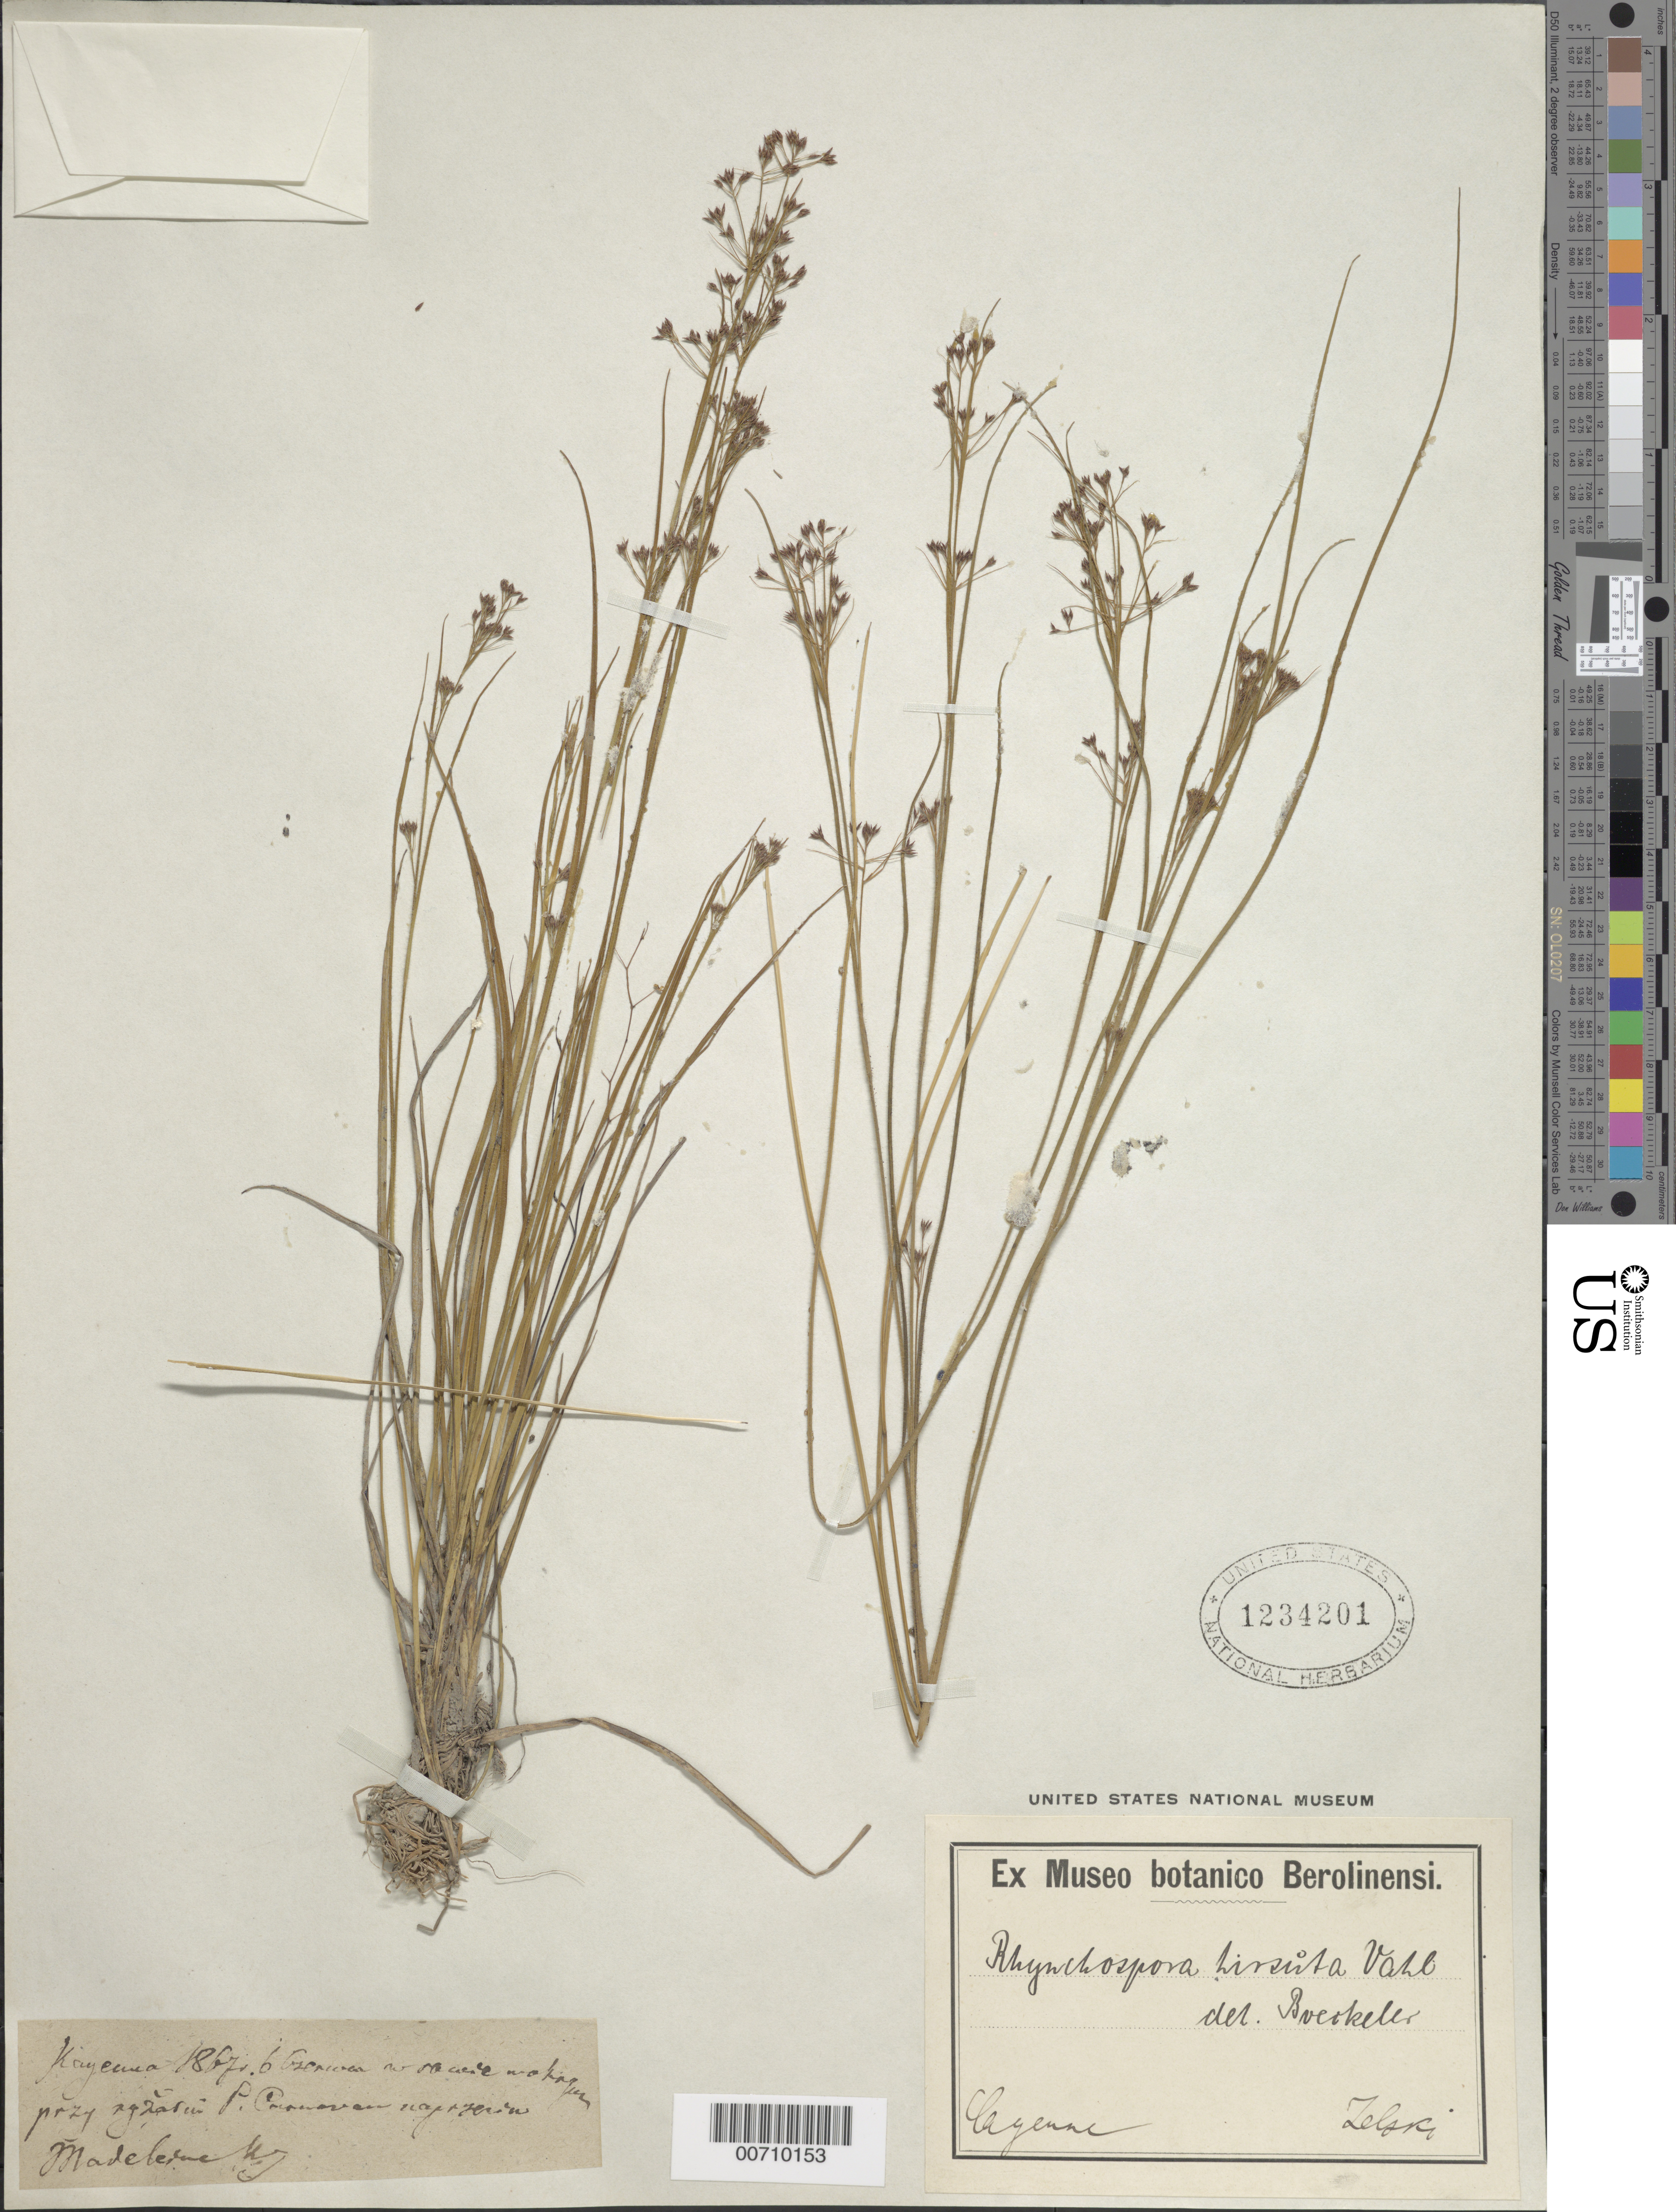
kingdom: Plantae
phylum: Tracheophyta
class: Liliopsida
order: Poales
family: Cyperaceae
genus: Rhynchospora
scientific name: Rhynchospora hirsuta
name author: (Vahl) Vahl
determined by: Boeckeler, J. O.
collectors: H. Jelski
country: French Guiana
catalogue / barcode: US 1234201